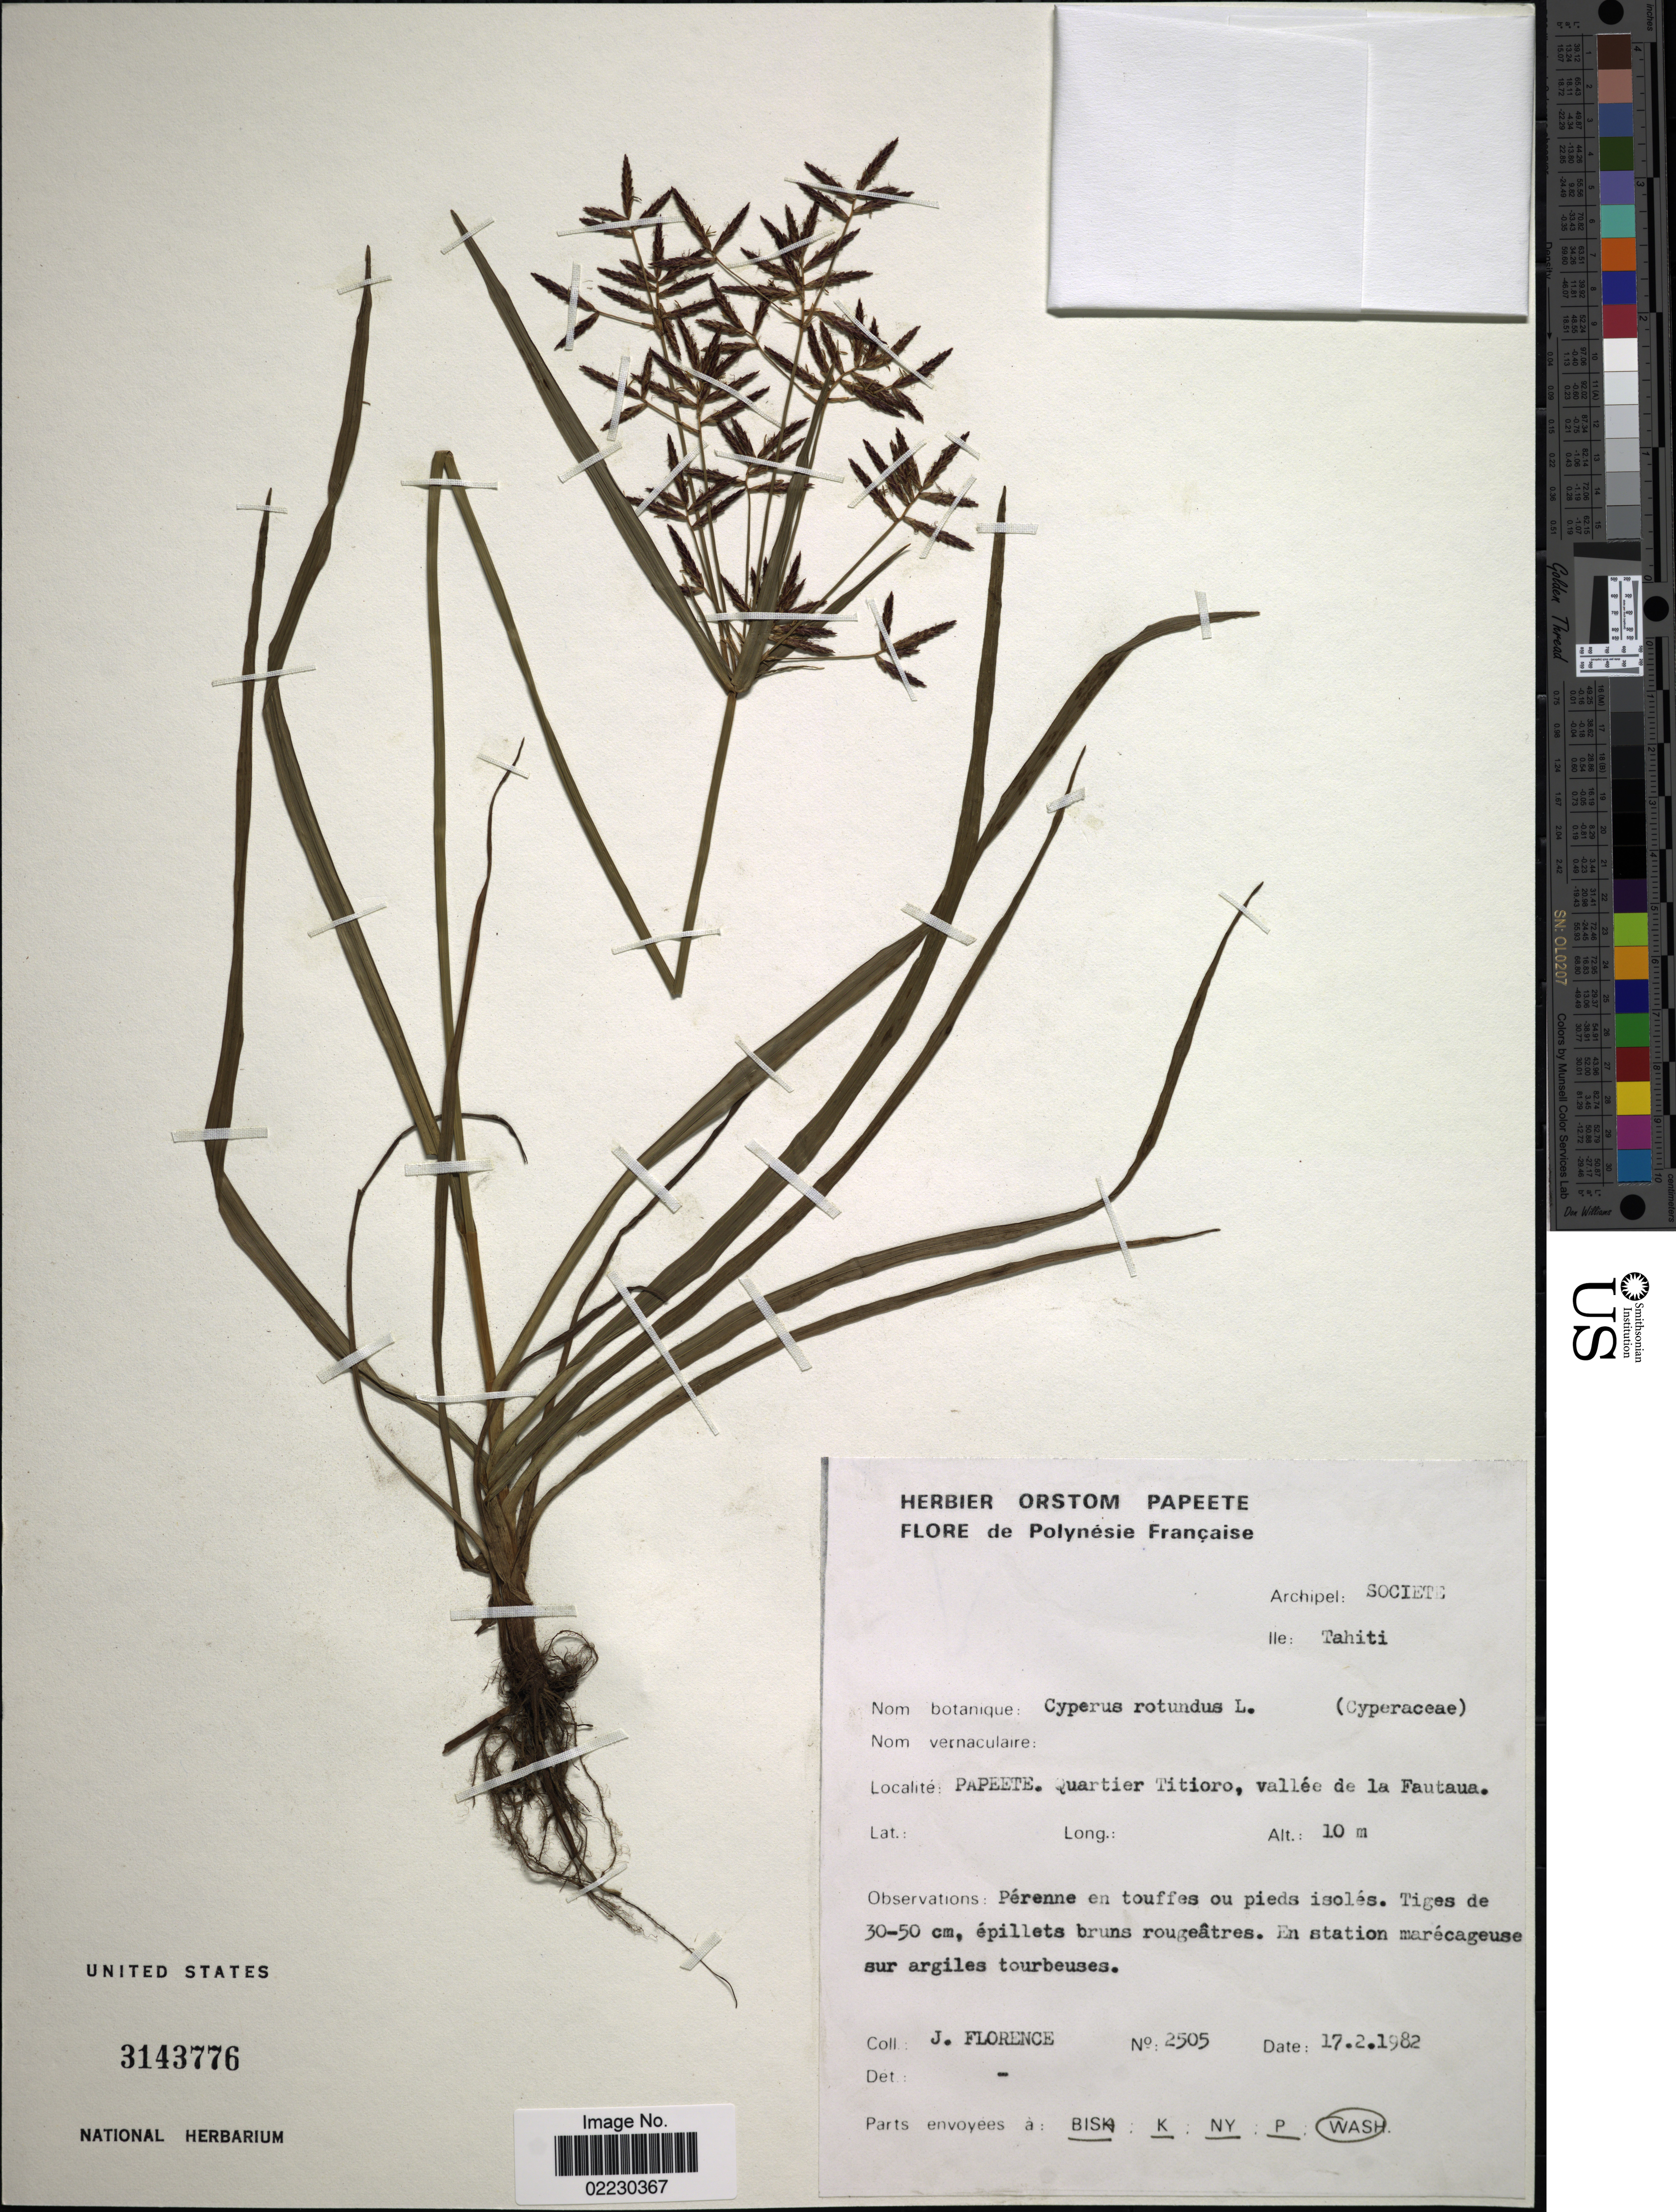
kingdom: Plantae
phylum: Tracheophyta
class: Liliopsida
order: Poales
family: Cyperaceae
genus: Cyperus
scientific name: Cyperus rotundus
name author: L.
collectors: J. Florence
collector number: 2505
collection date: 1982-02-17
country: French Polynesia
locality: Tahiti, Papeete, Quartier Titioro, vallee de la Fautaua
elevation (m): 10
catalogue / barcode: US 3143776